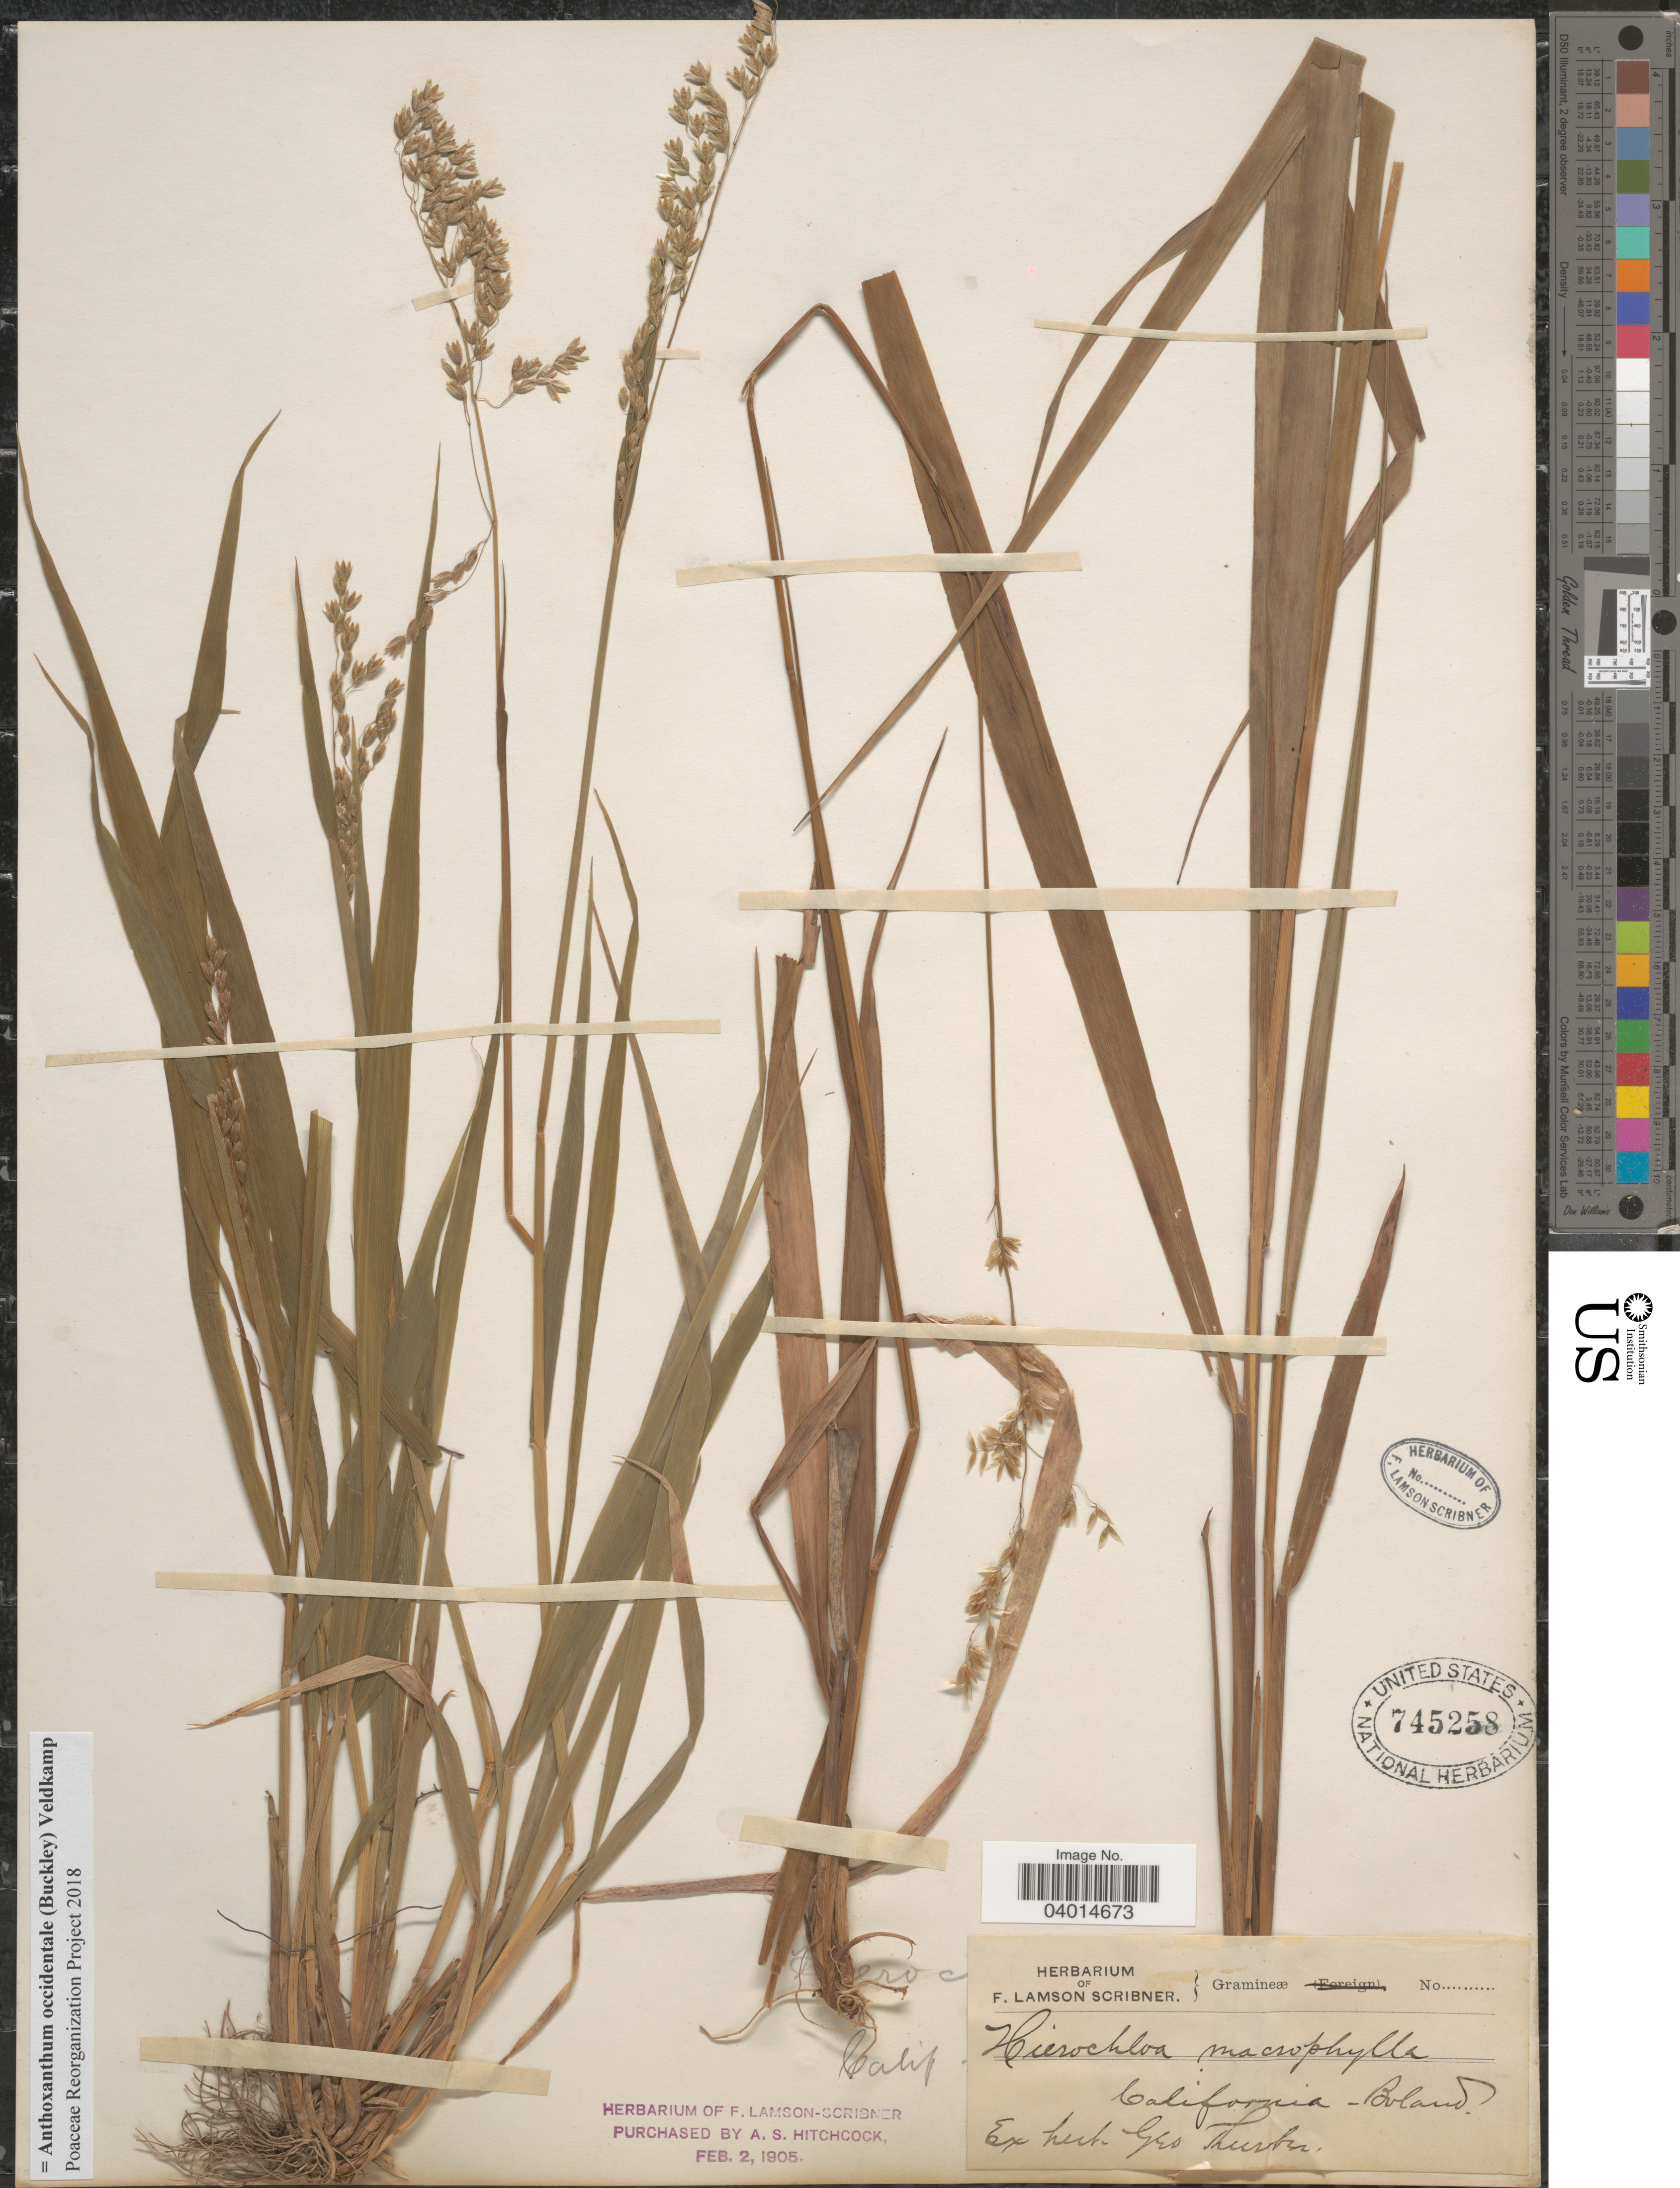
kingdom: Plantae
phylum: Tracheophyta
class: Liliopsida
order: Poales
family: Poaceae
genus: Anthoxanthum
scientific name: Anthoxanthum occidentale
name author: (Buckley) Veldkamp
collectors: H. Bolander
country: United States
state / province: California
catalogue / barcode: US 745258